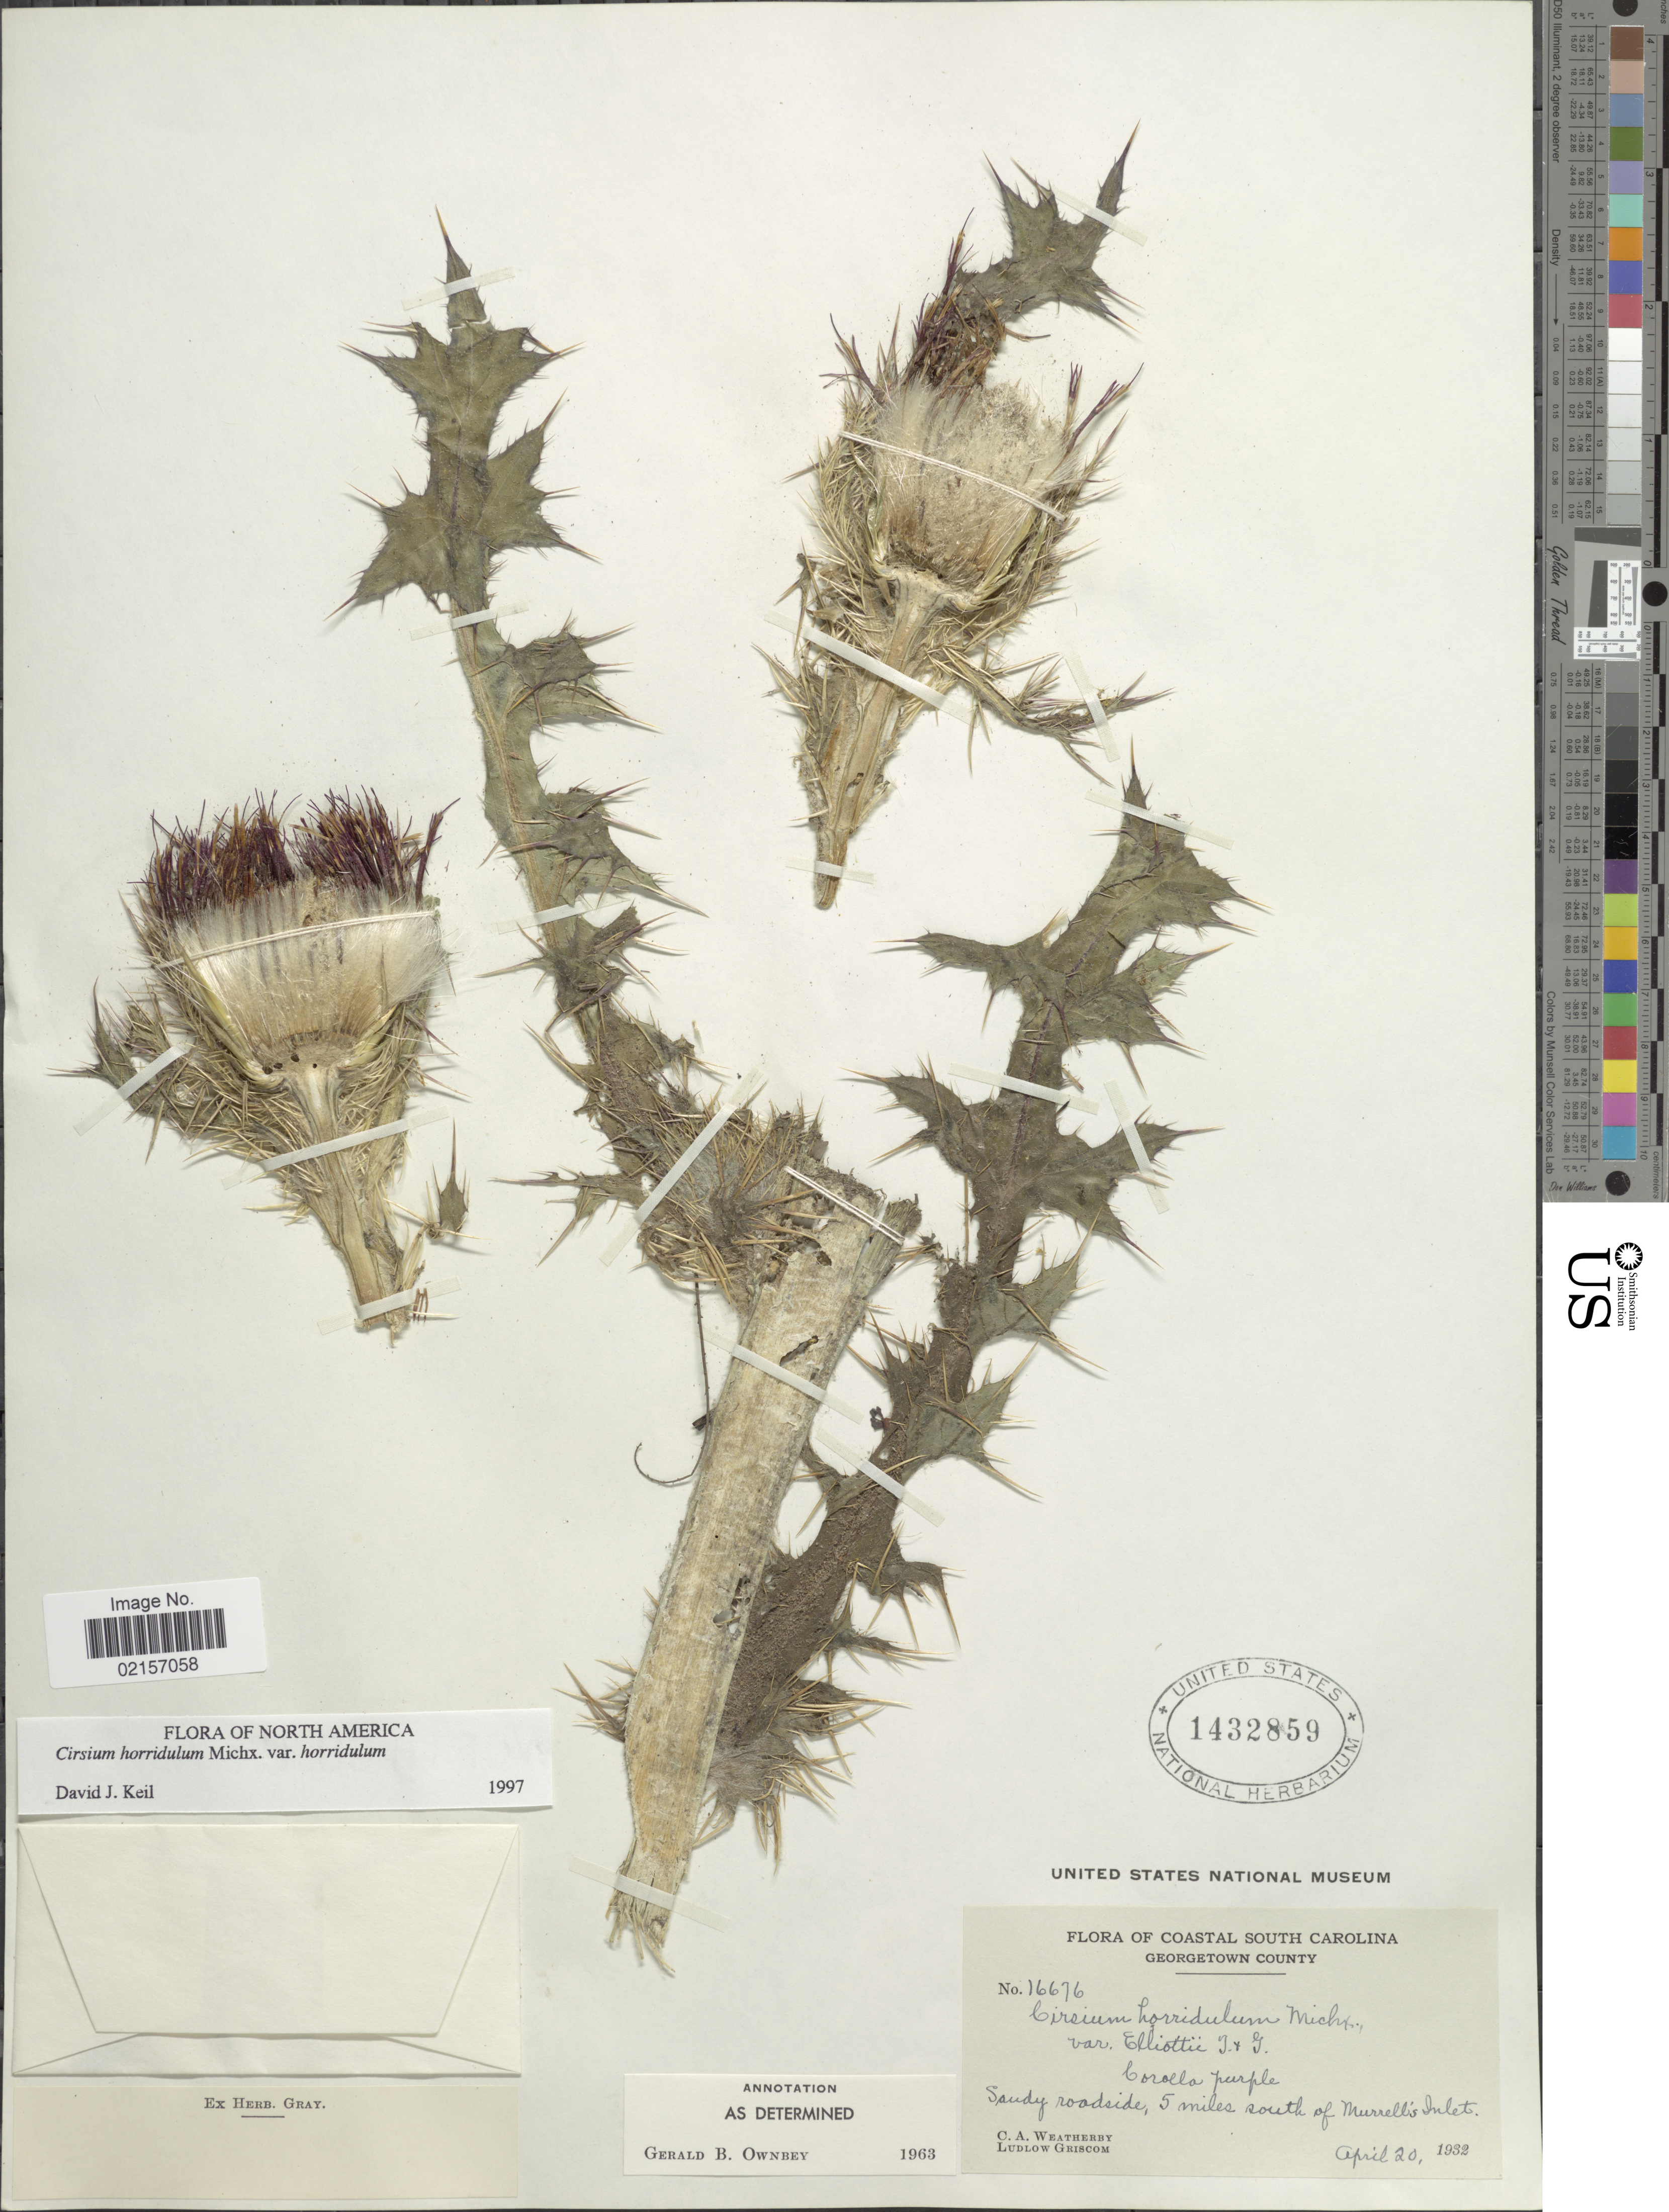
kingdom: Plantae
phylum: Tracheophyta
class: Magnoliopsida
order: Asterales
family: Asteraceae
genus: Cirsium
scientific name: Cirsium horridulum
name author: Michx.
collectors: C. A. Weatherby & L. Griscom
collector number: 16676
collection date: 1932-04-20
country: United States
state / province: South Carolina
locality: Coastal South Carolina, Georgetown County, sandy roadside, 5 miles south of Murrellis Inlet.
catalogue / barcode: US 1432859